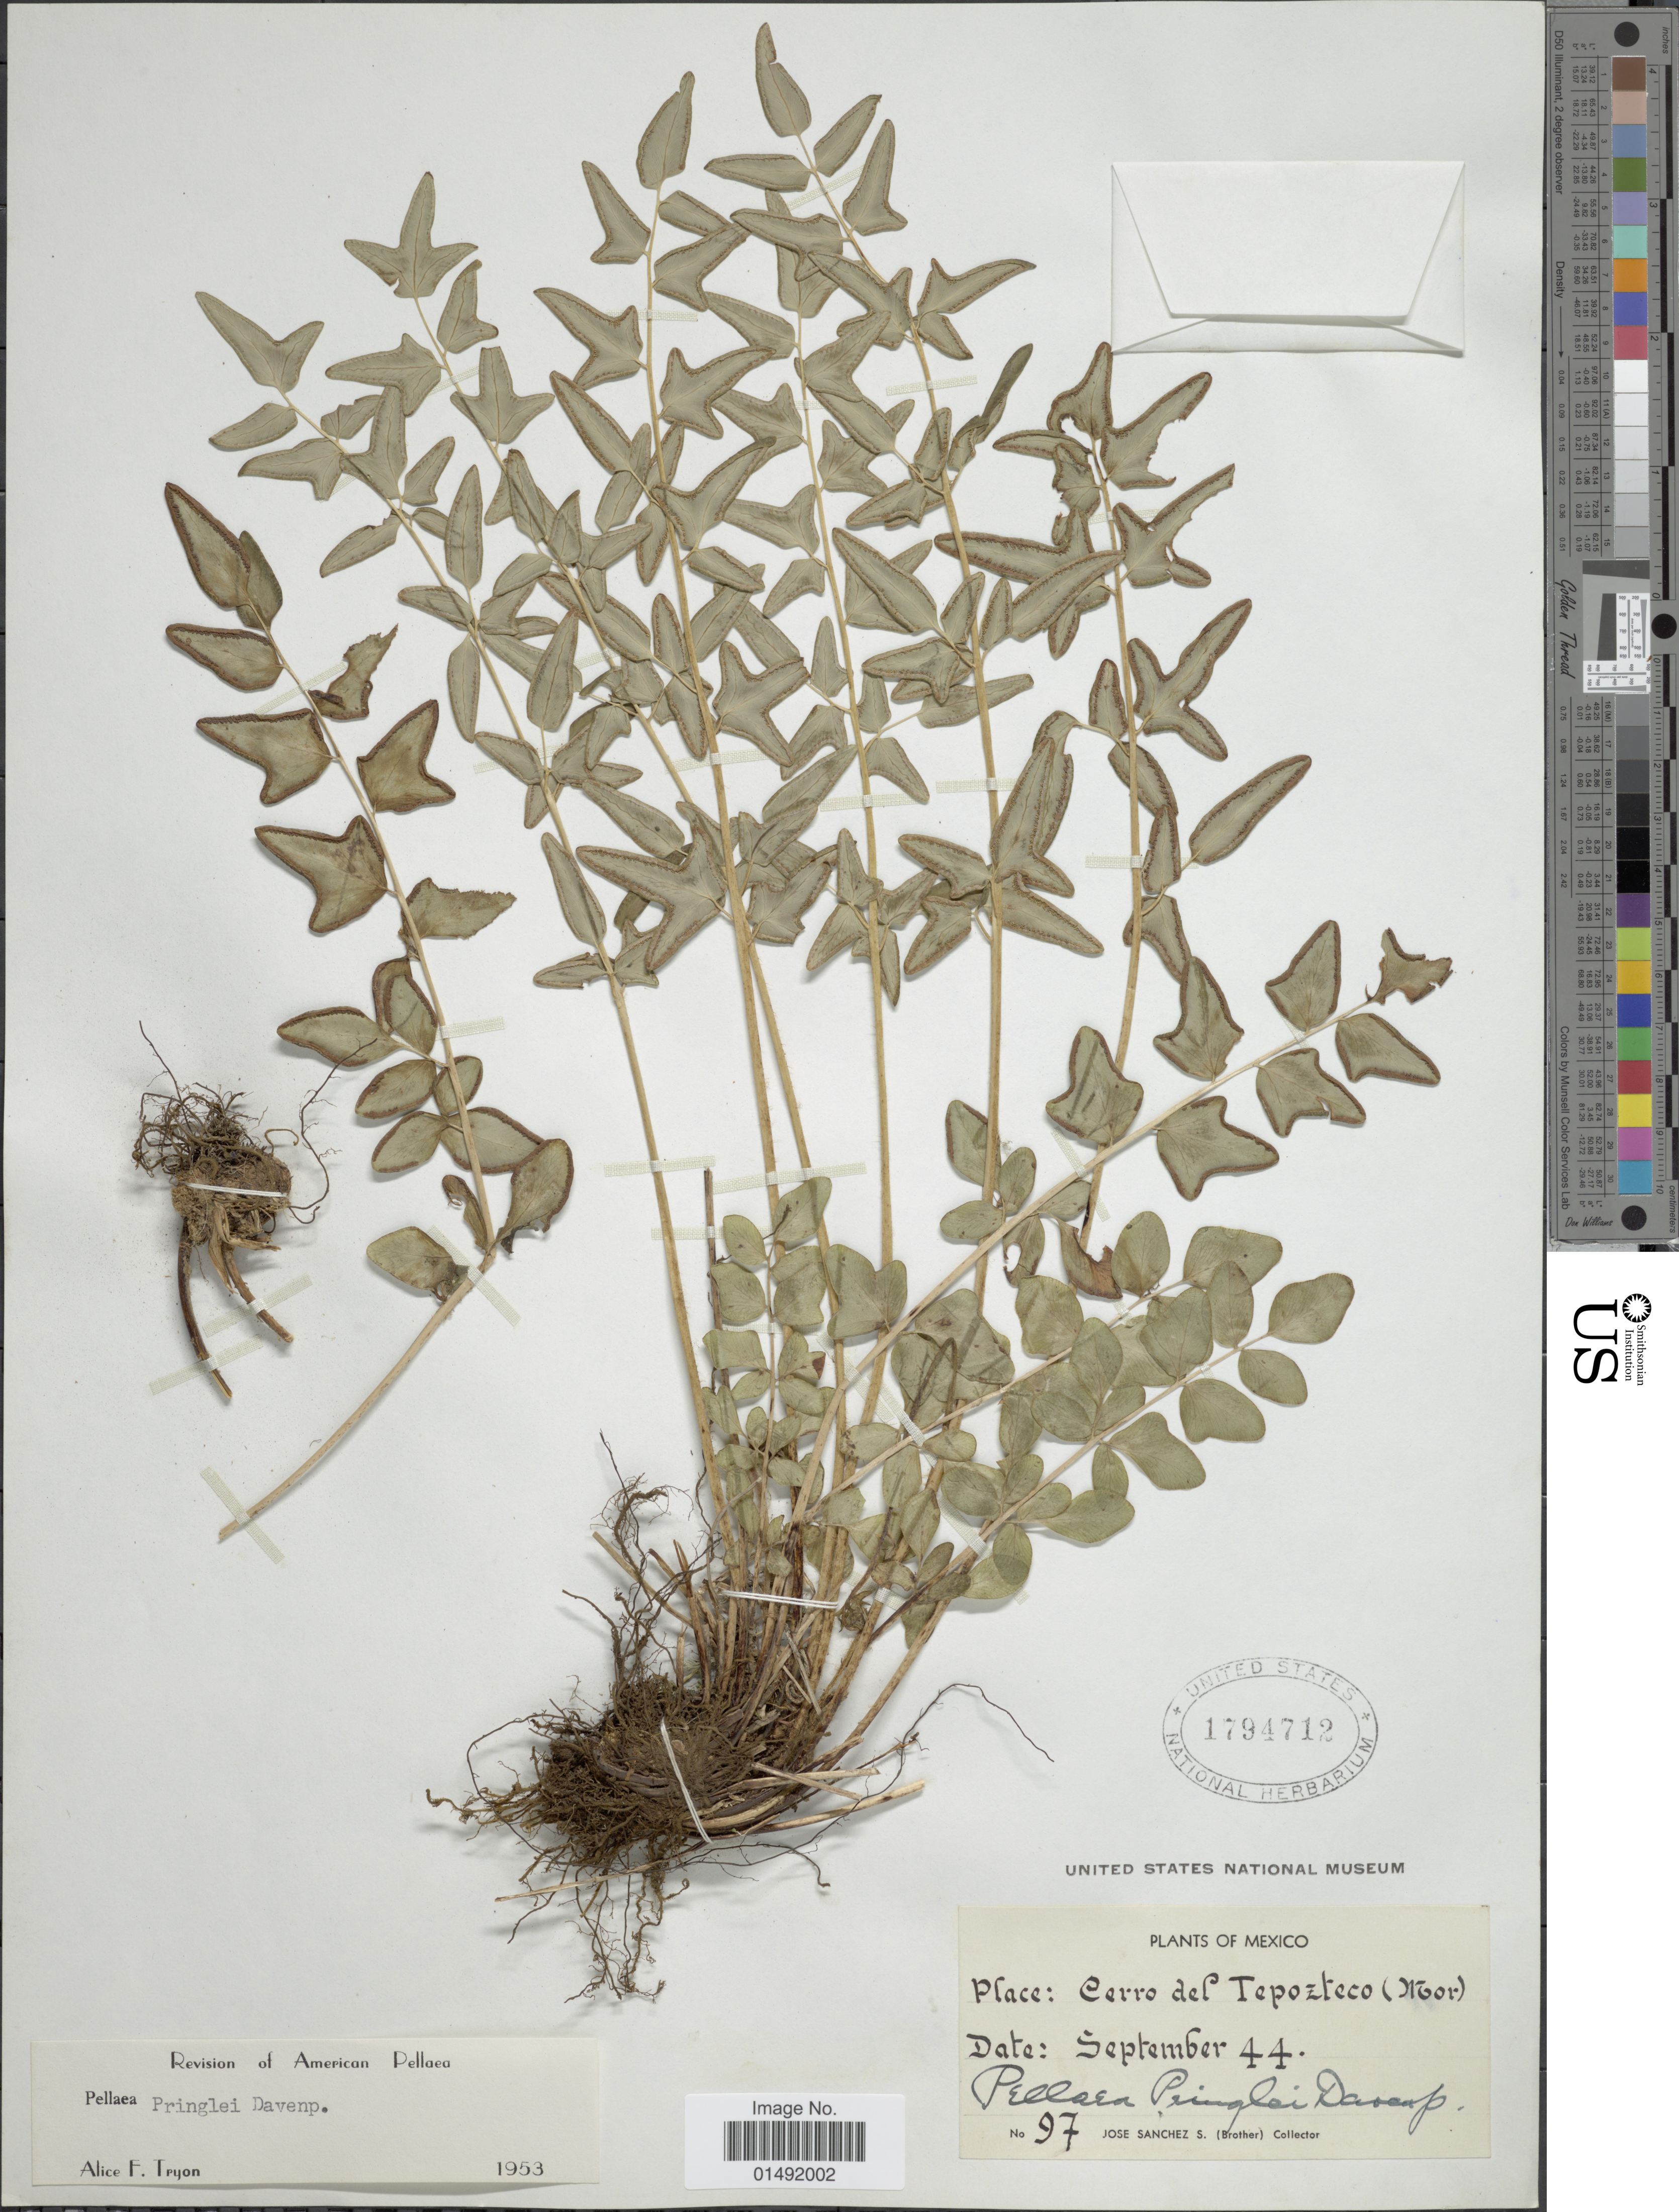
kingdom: Plantae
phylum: Tracheophyta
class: Polypodiopsida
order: Polypodiales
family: Pteridaceae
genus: Pellaea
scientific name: Pellaea pringlei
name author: Davenp.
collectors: J. Sanchez S.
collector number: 97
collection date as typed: Transcribed d/m/y: /9/44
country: Mexico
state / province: Morelos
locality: Cerro dl Tepozteco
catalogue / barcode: US 1794712